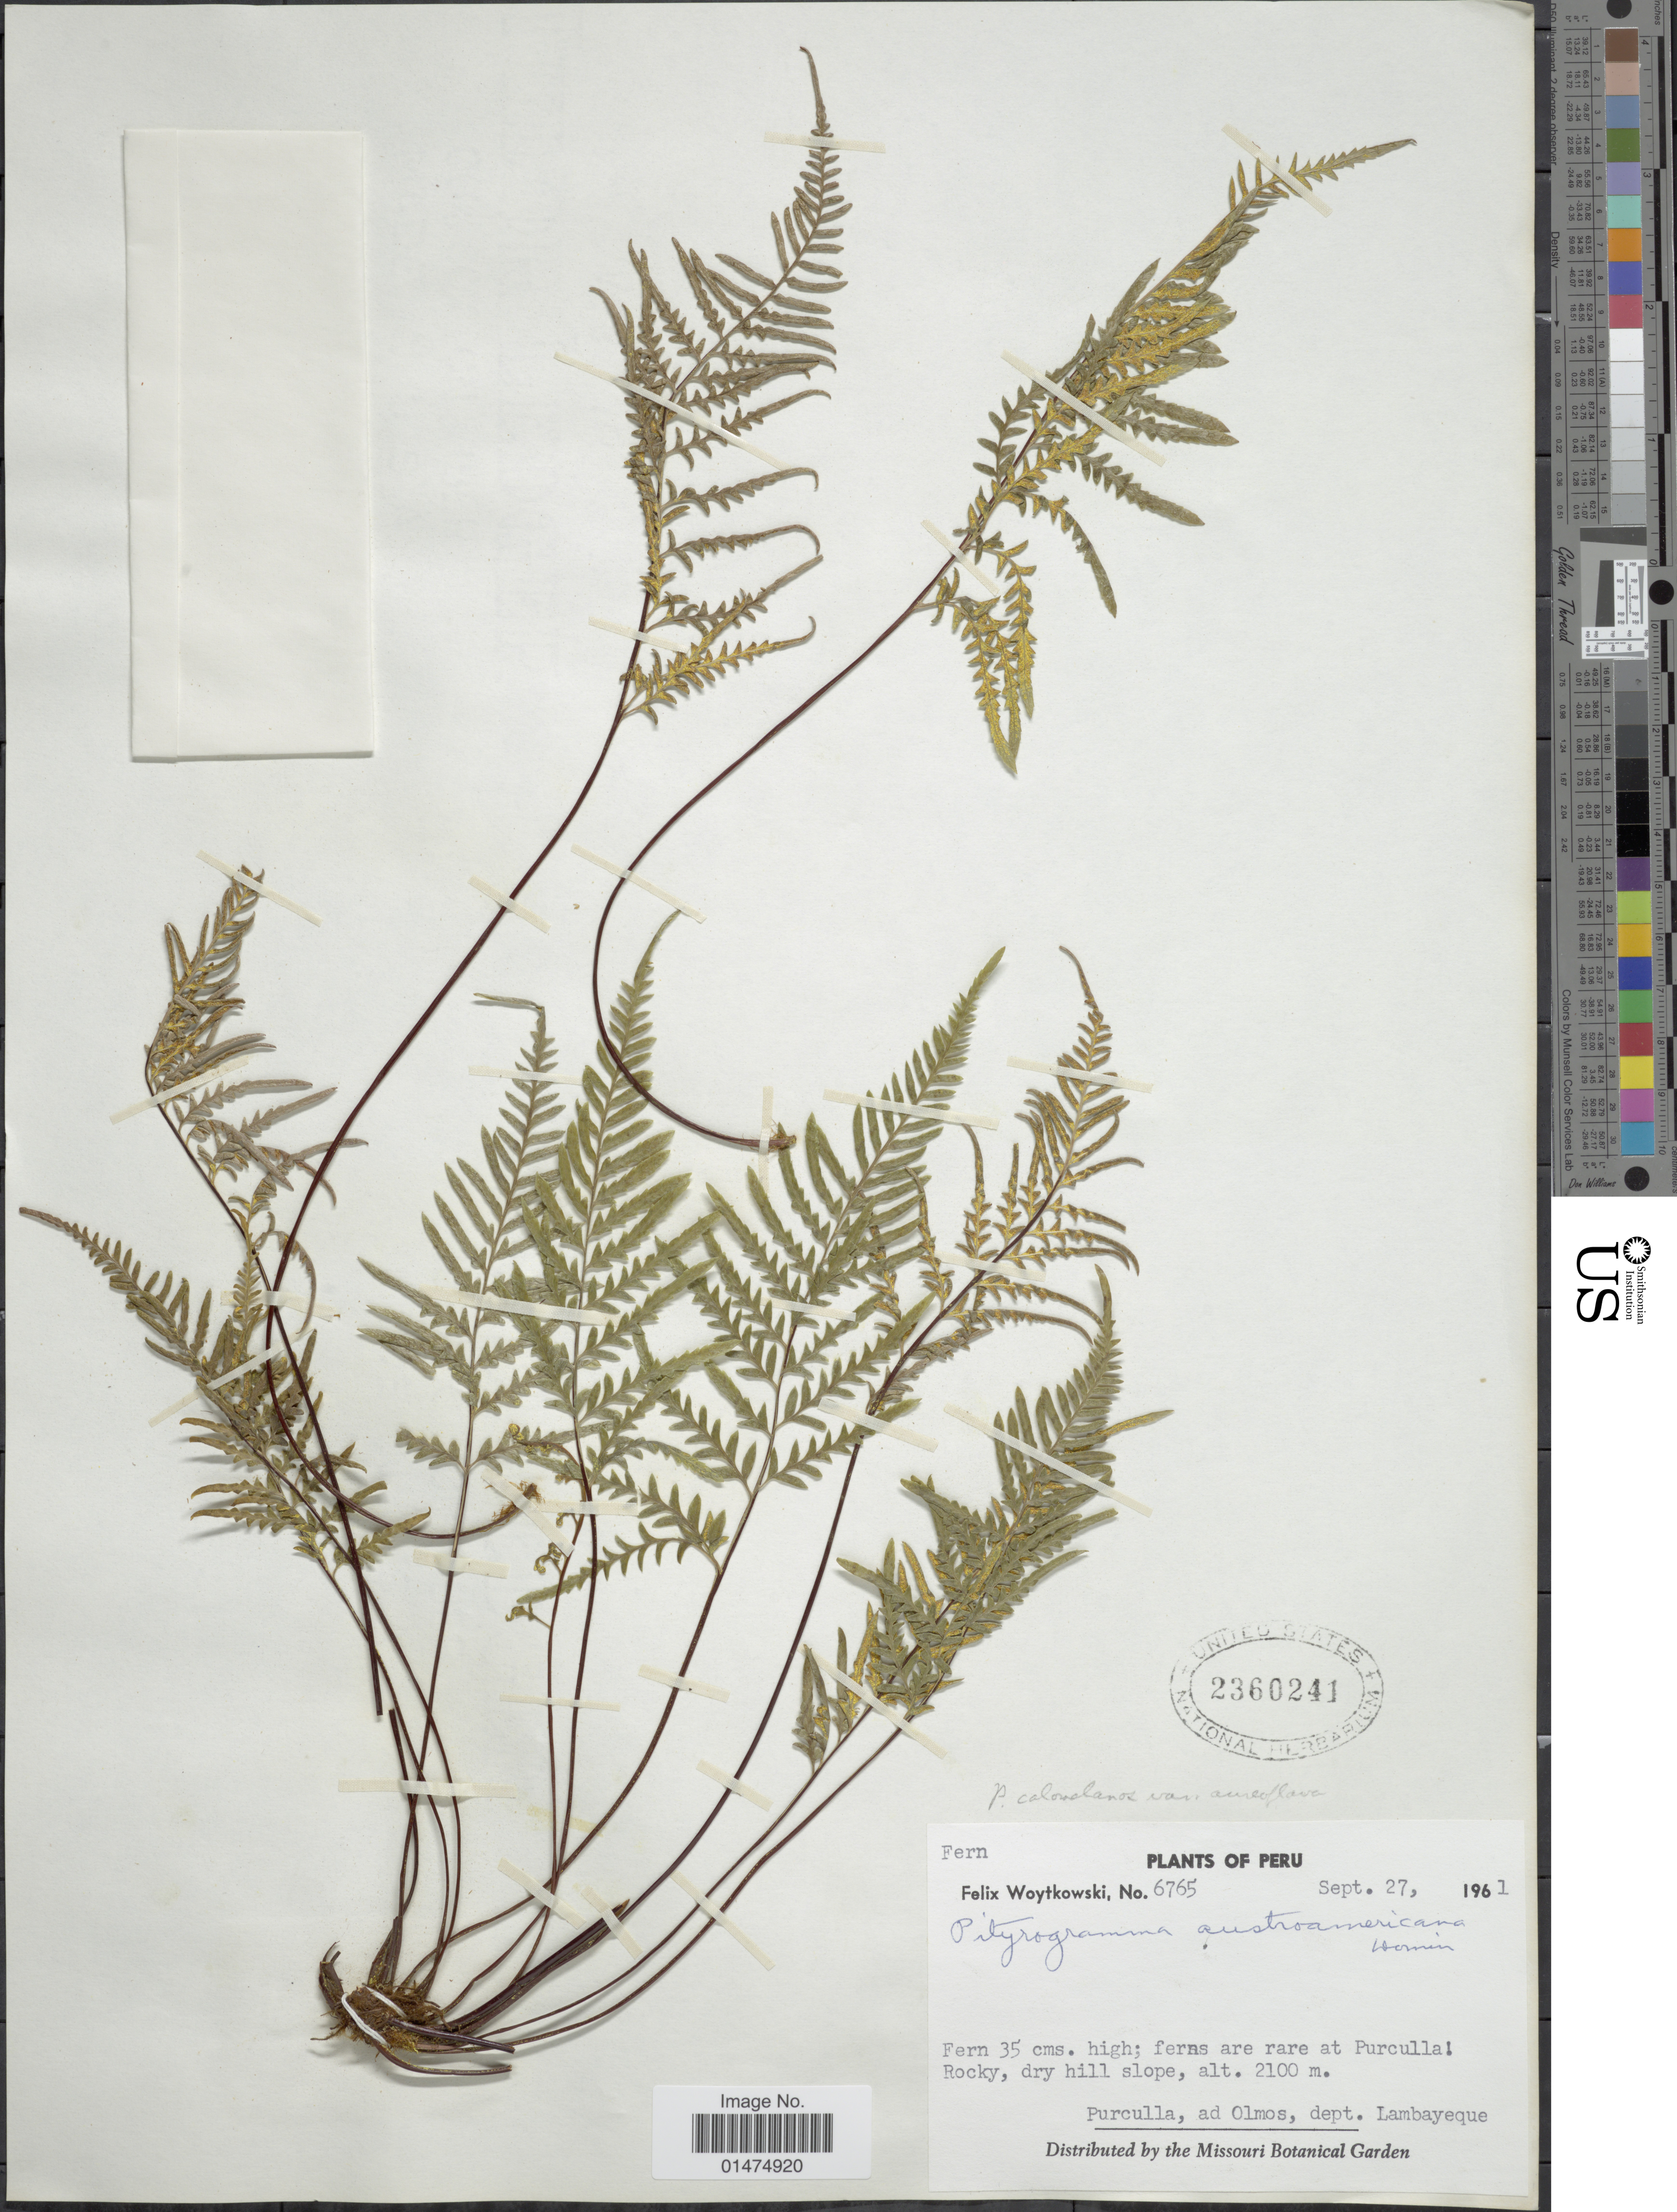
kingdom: Plantae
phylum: Tracheophyta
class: Polypodiopsida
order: Polypodiales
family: Pteridaceae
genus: Pityrogramma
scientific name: Pityrogramma calomelanos var. aureoflava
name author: (Hook.) Weath. ex L.H. Bailey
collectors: F. Woytkowski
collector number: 6765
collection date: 1961-09-27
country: Peru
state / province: Lambayeque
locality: Purculla, ad Olmos, dept. Lambayeque.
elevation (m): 2100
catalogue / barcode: US 2360241